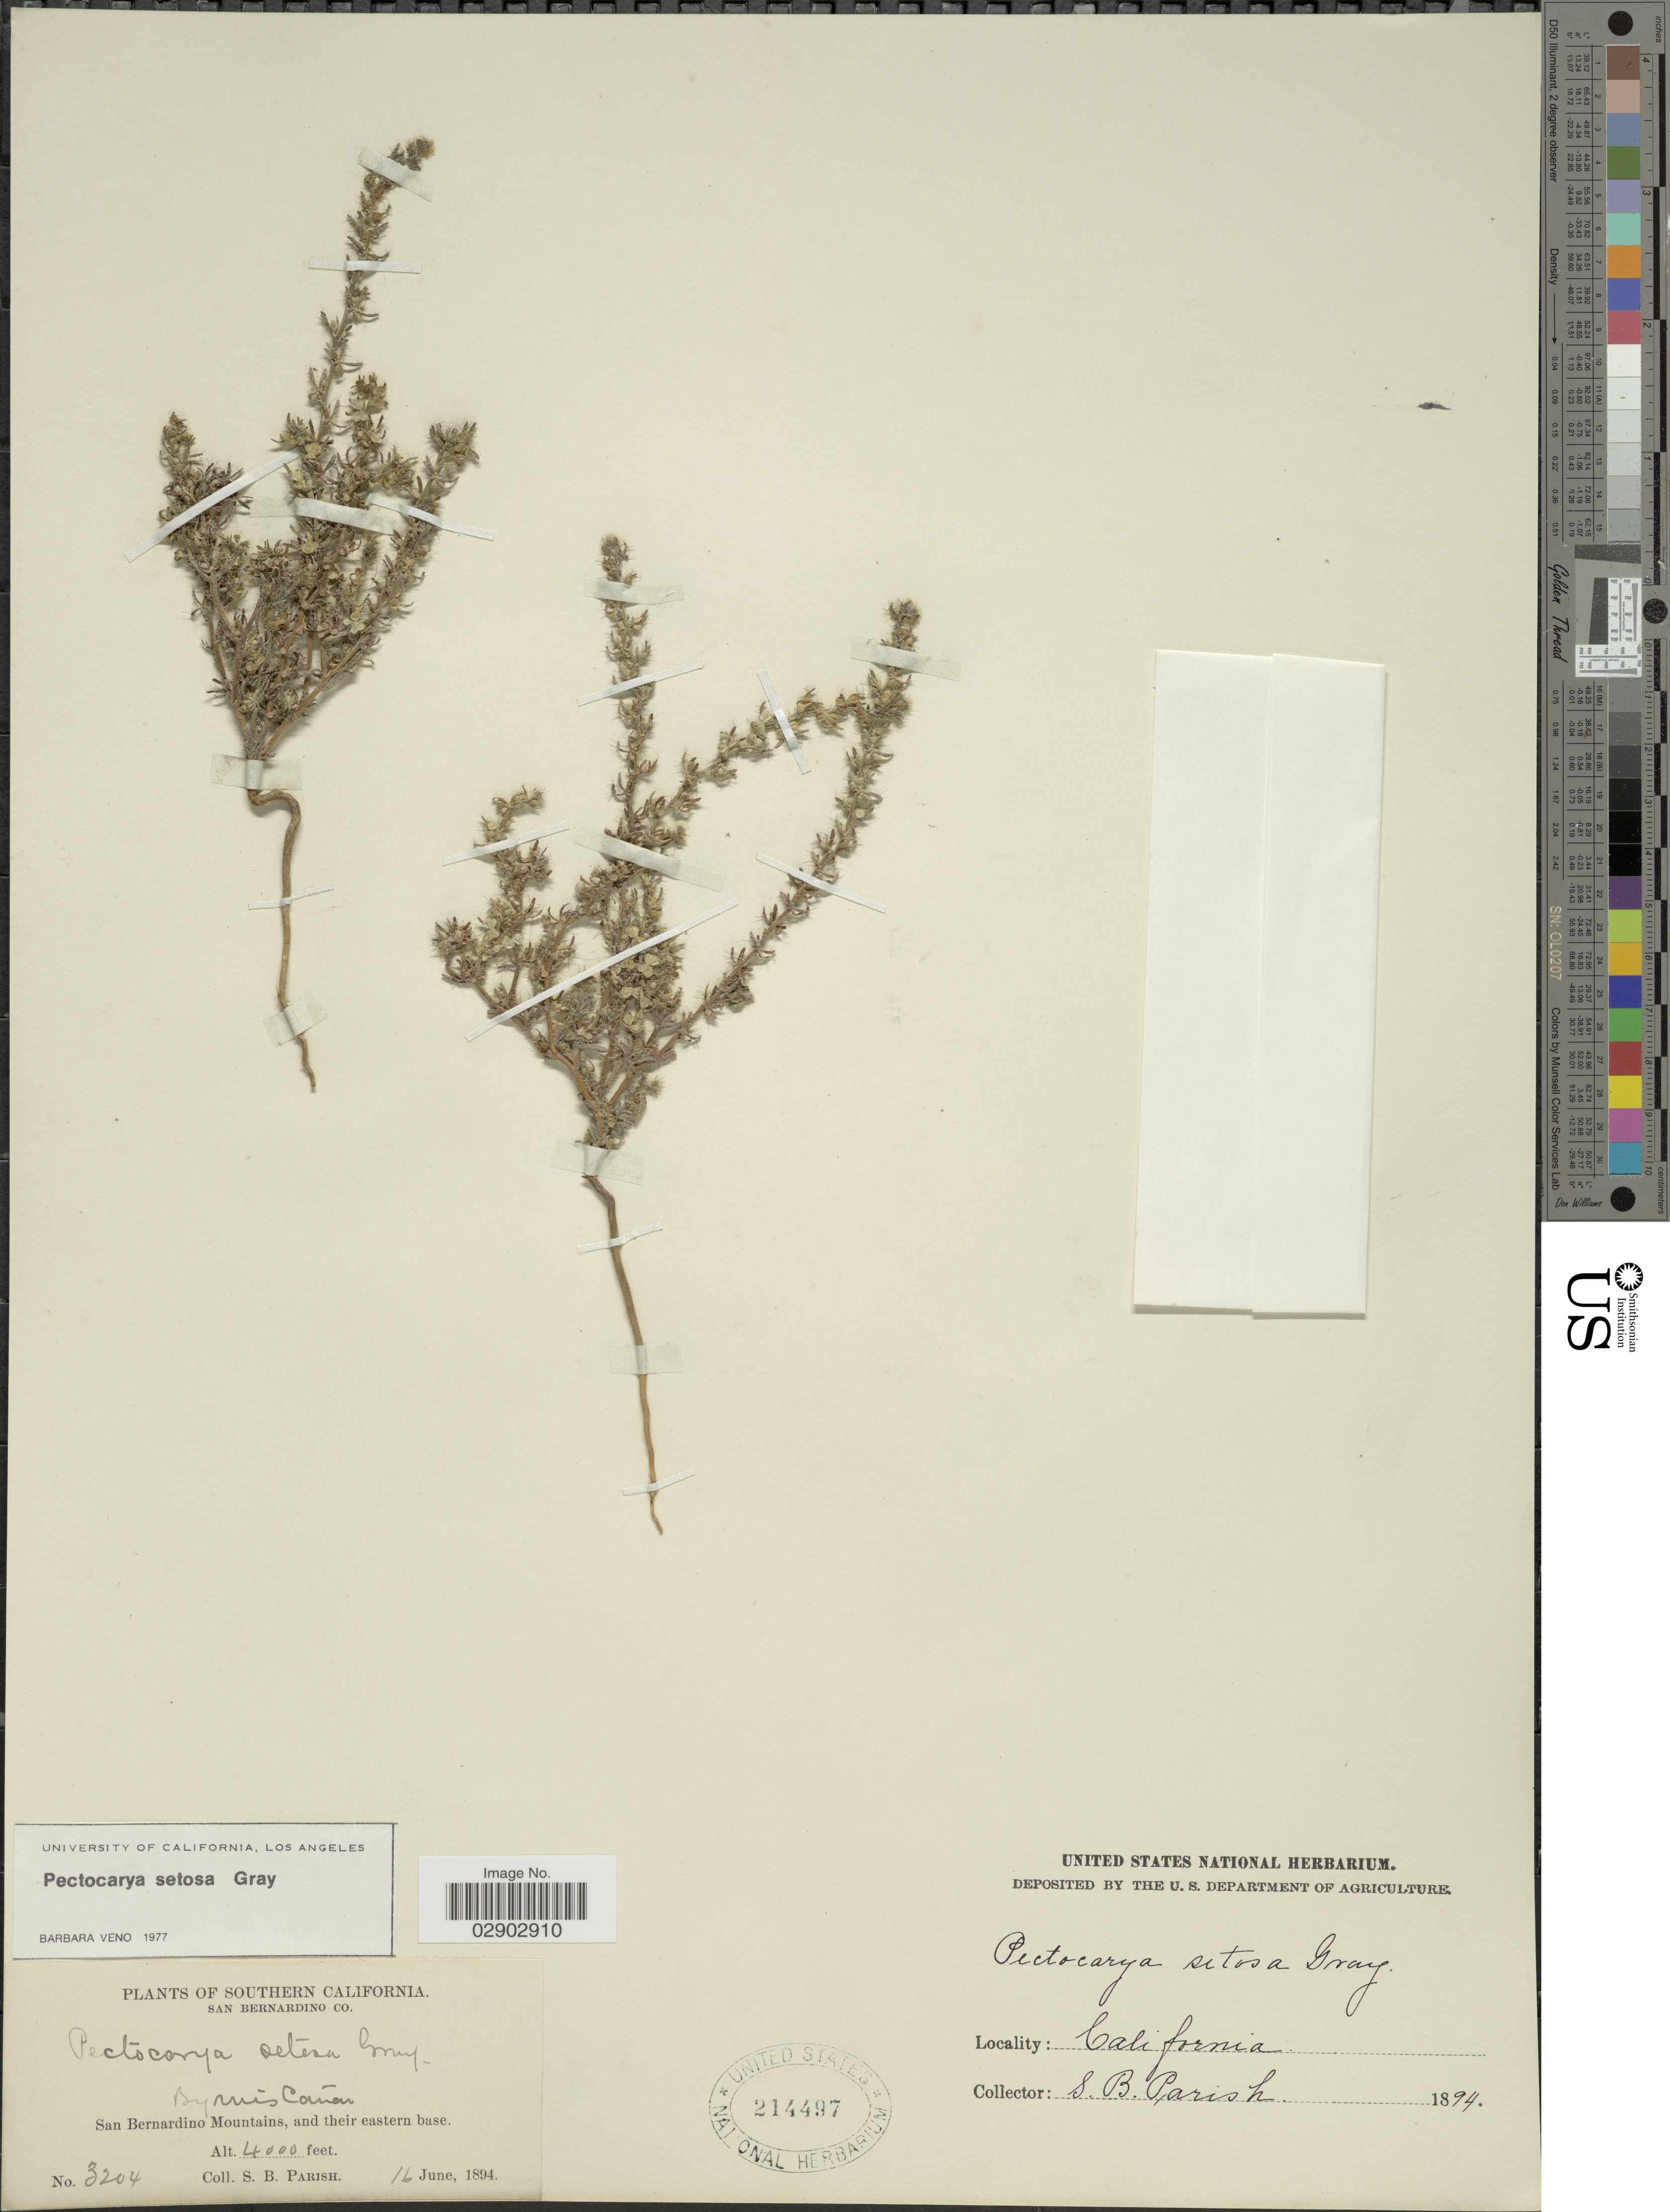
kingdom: Plantae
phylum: Tracheophyta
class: Magnoliopsida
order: Boraginales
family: Boraginaceae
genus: Pectocarya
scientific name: Pectocarya setosa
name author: A. Gray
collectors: S. B. Parish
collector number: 3204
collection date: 1894-06-16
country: United States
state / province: California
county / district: San Bernardino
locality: Southern California. Byrne's Cañon. San Bernardino Mountains, and their eastern base.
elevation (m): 1219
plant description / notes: Removed "San Bernardino Co." from Precise Locality field and added to County field.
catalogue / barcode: US 214497